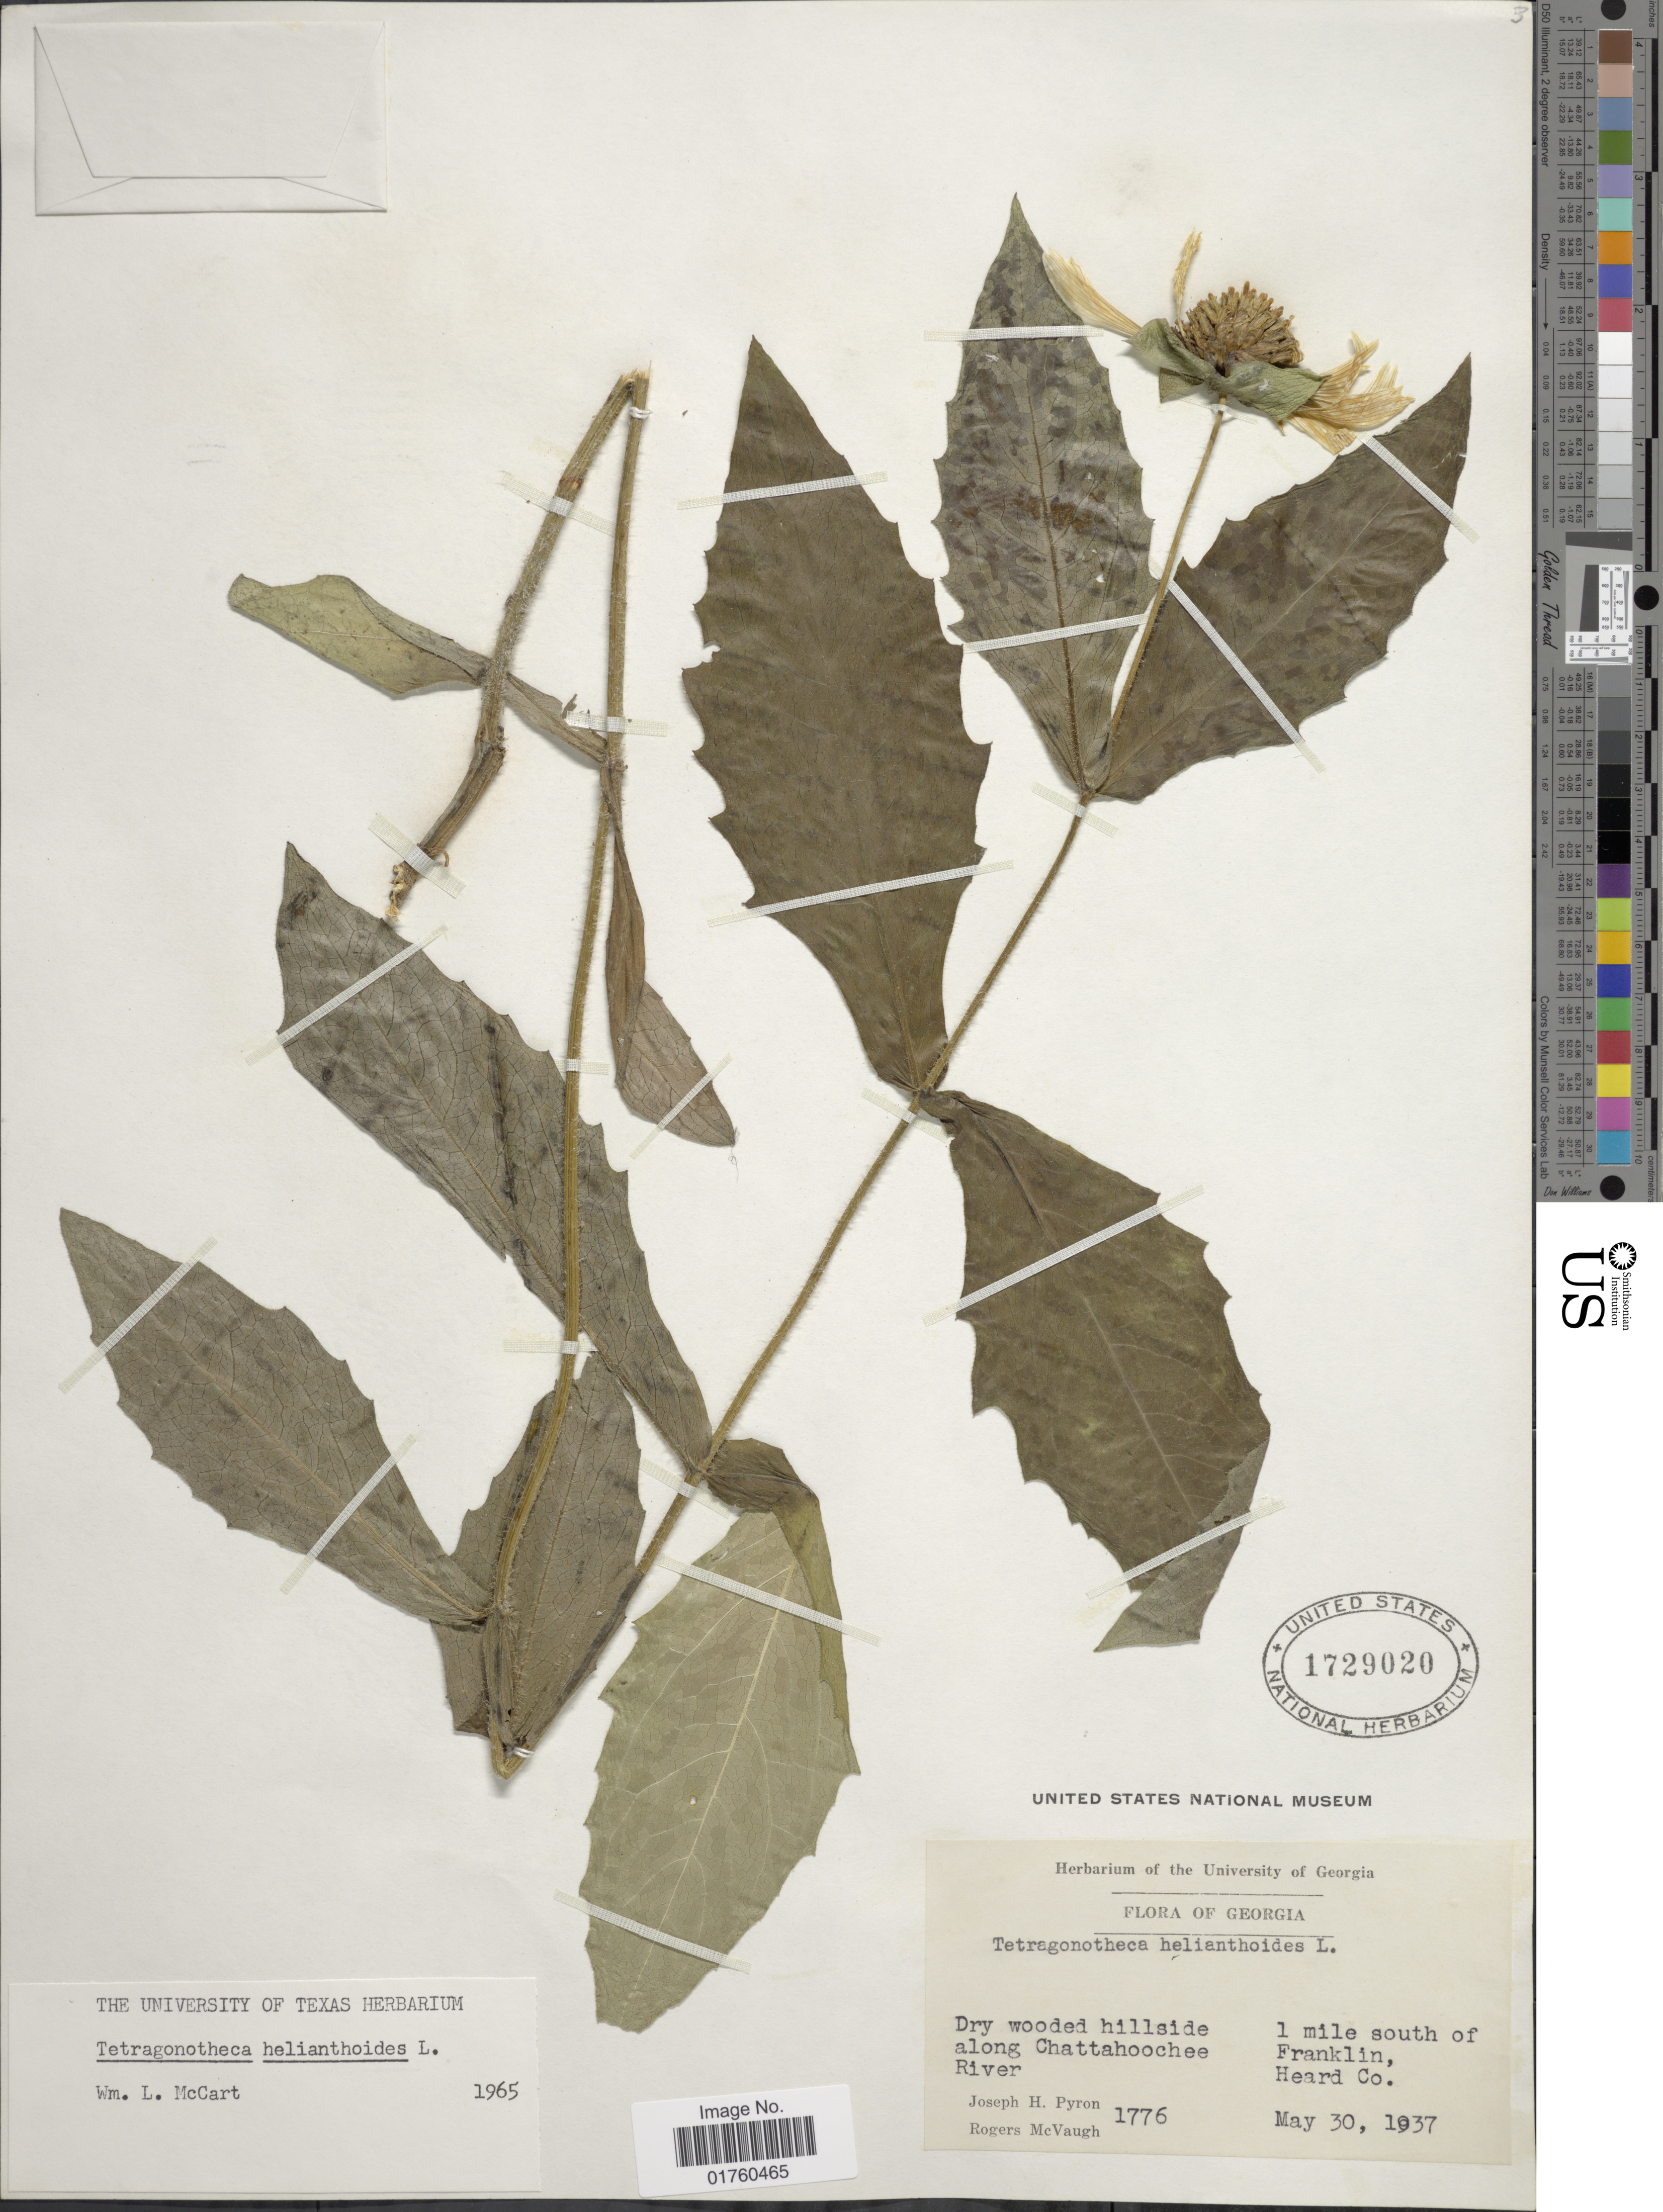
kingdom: Plantae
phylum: Tracheophyta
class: Magnoliopsida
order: Asterales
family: Asteraceae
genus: Tetragonotheca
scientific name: Tetragonotheca helianthoides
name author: L.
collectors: J. H. Pyron & R. McVaugh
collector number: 1776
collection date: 1937-05-30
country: United States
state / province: Georgia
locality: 1 mile south of Franklin, Heard Co. Along Chattahoochee River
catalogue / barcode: US 1729020